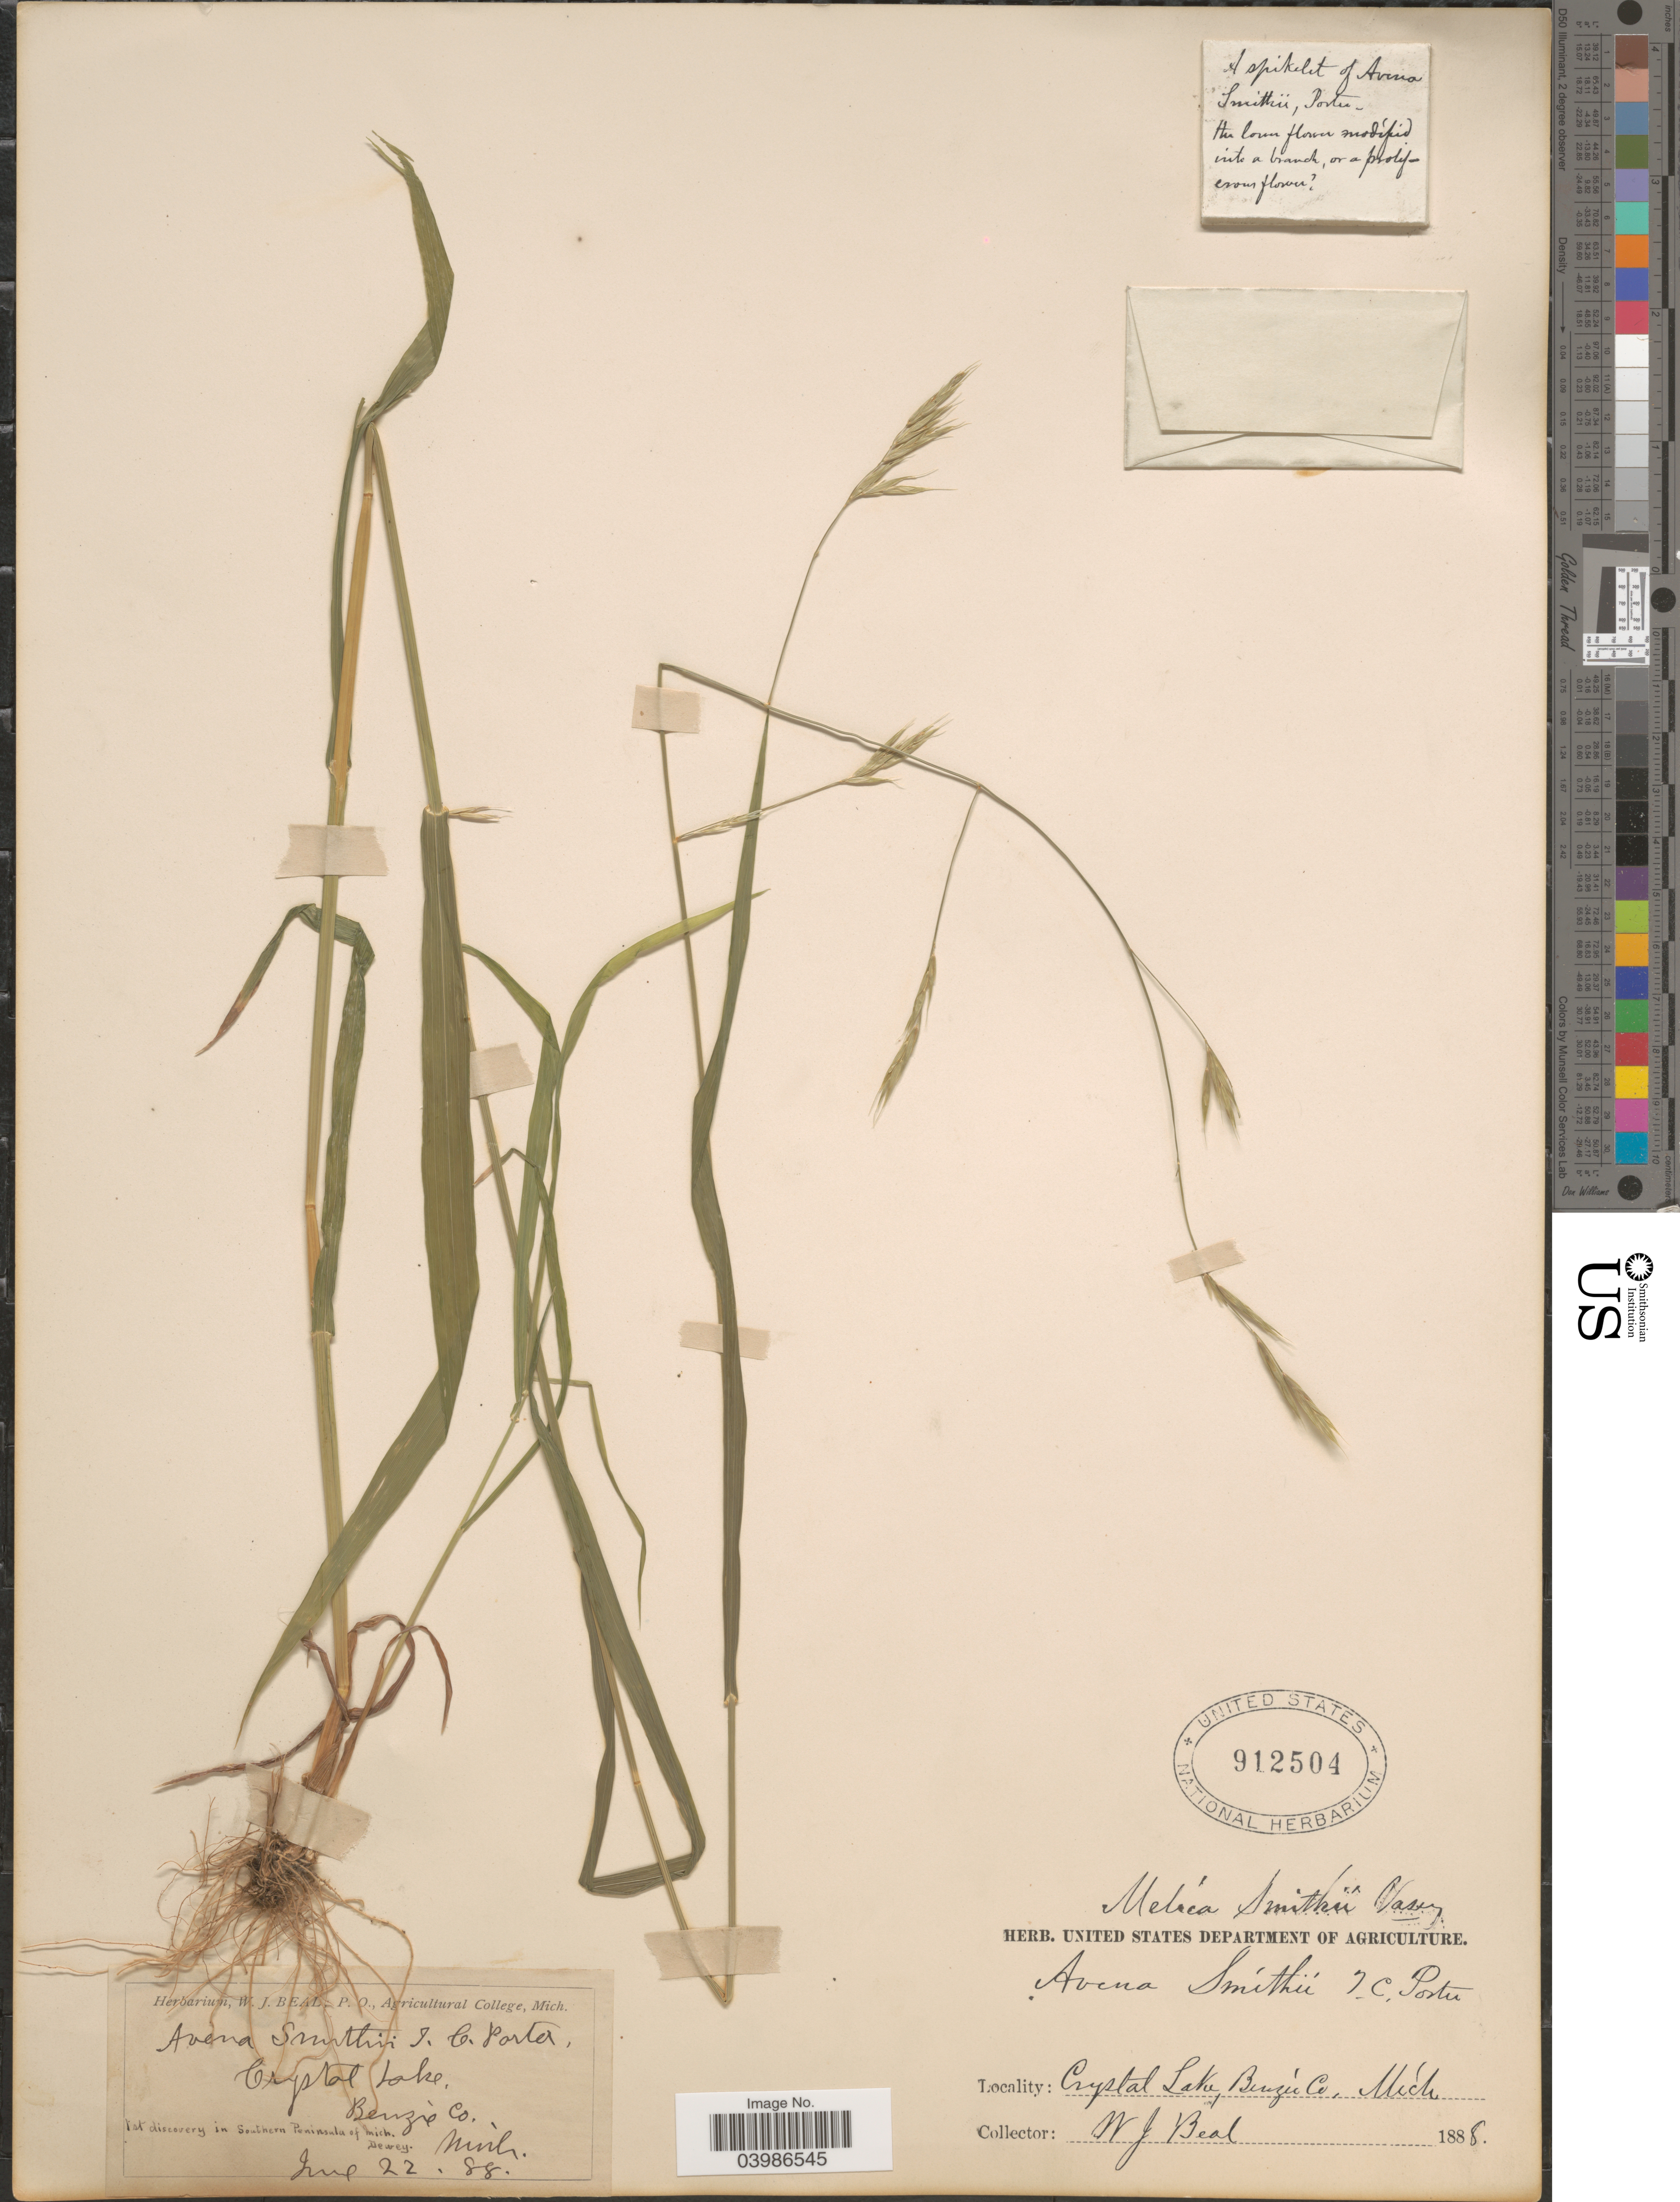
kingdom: Plantae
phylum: Tracheophyta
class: Liliopsida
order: Poales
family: Poaceae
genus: Melica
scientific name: Melica smithii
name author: (Porter ex A. Gray) Vasey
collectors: W. J. Beal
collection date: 1888-06-22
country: United States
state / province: Michigan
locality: Crystal Lake, Benzie Co.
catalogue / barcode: US 912504